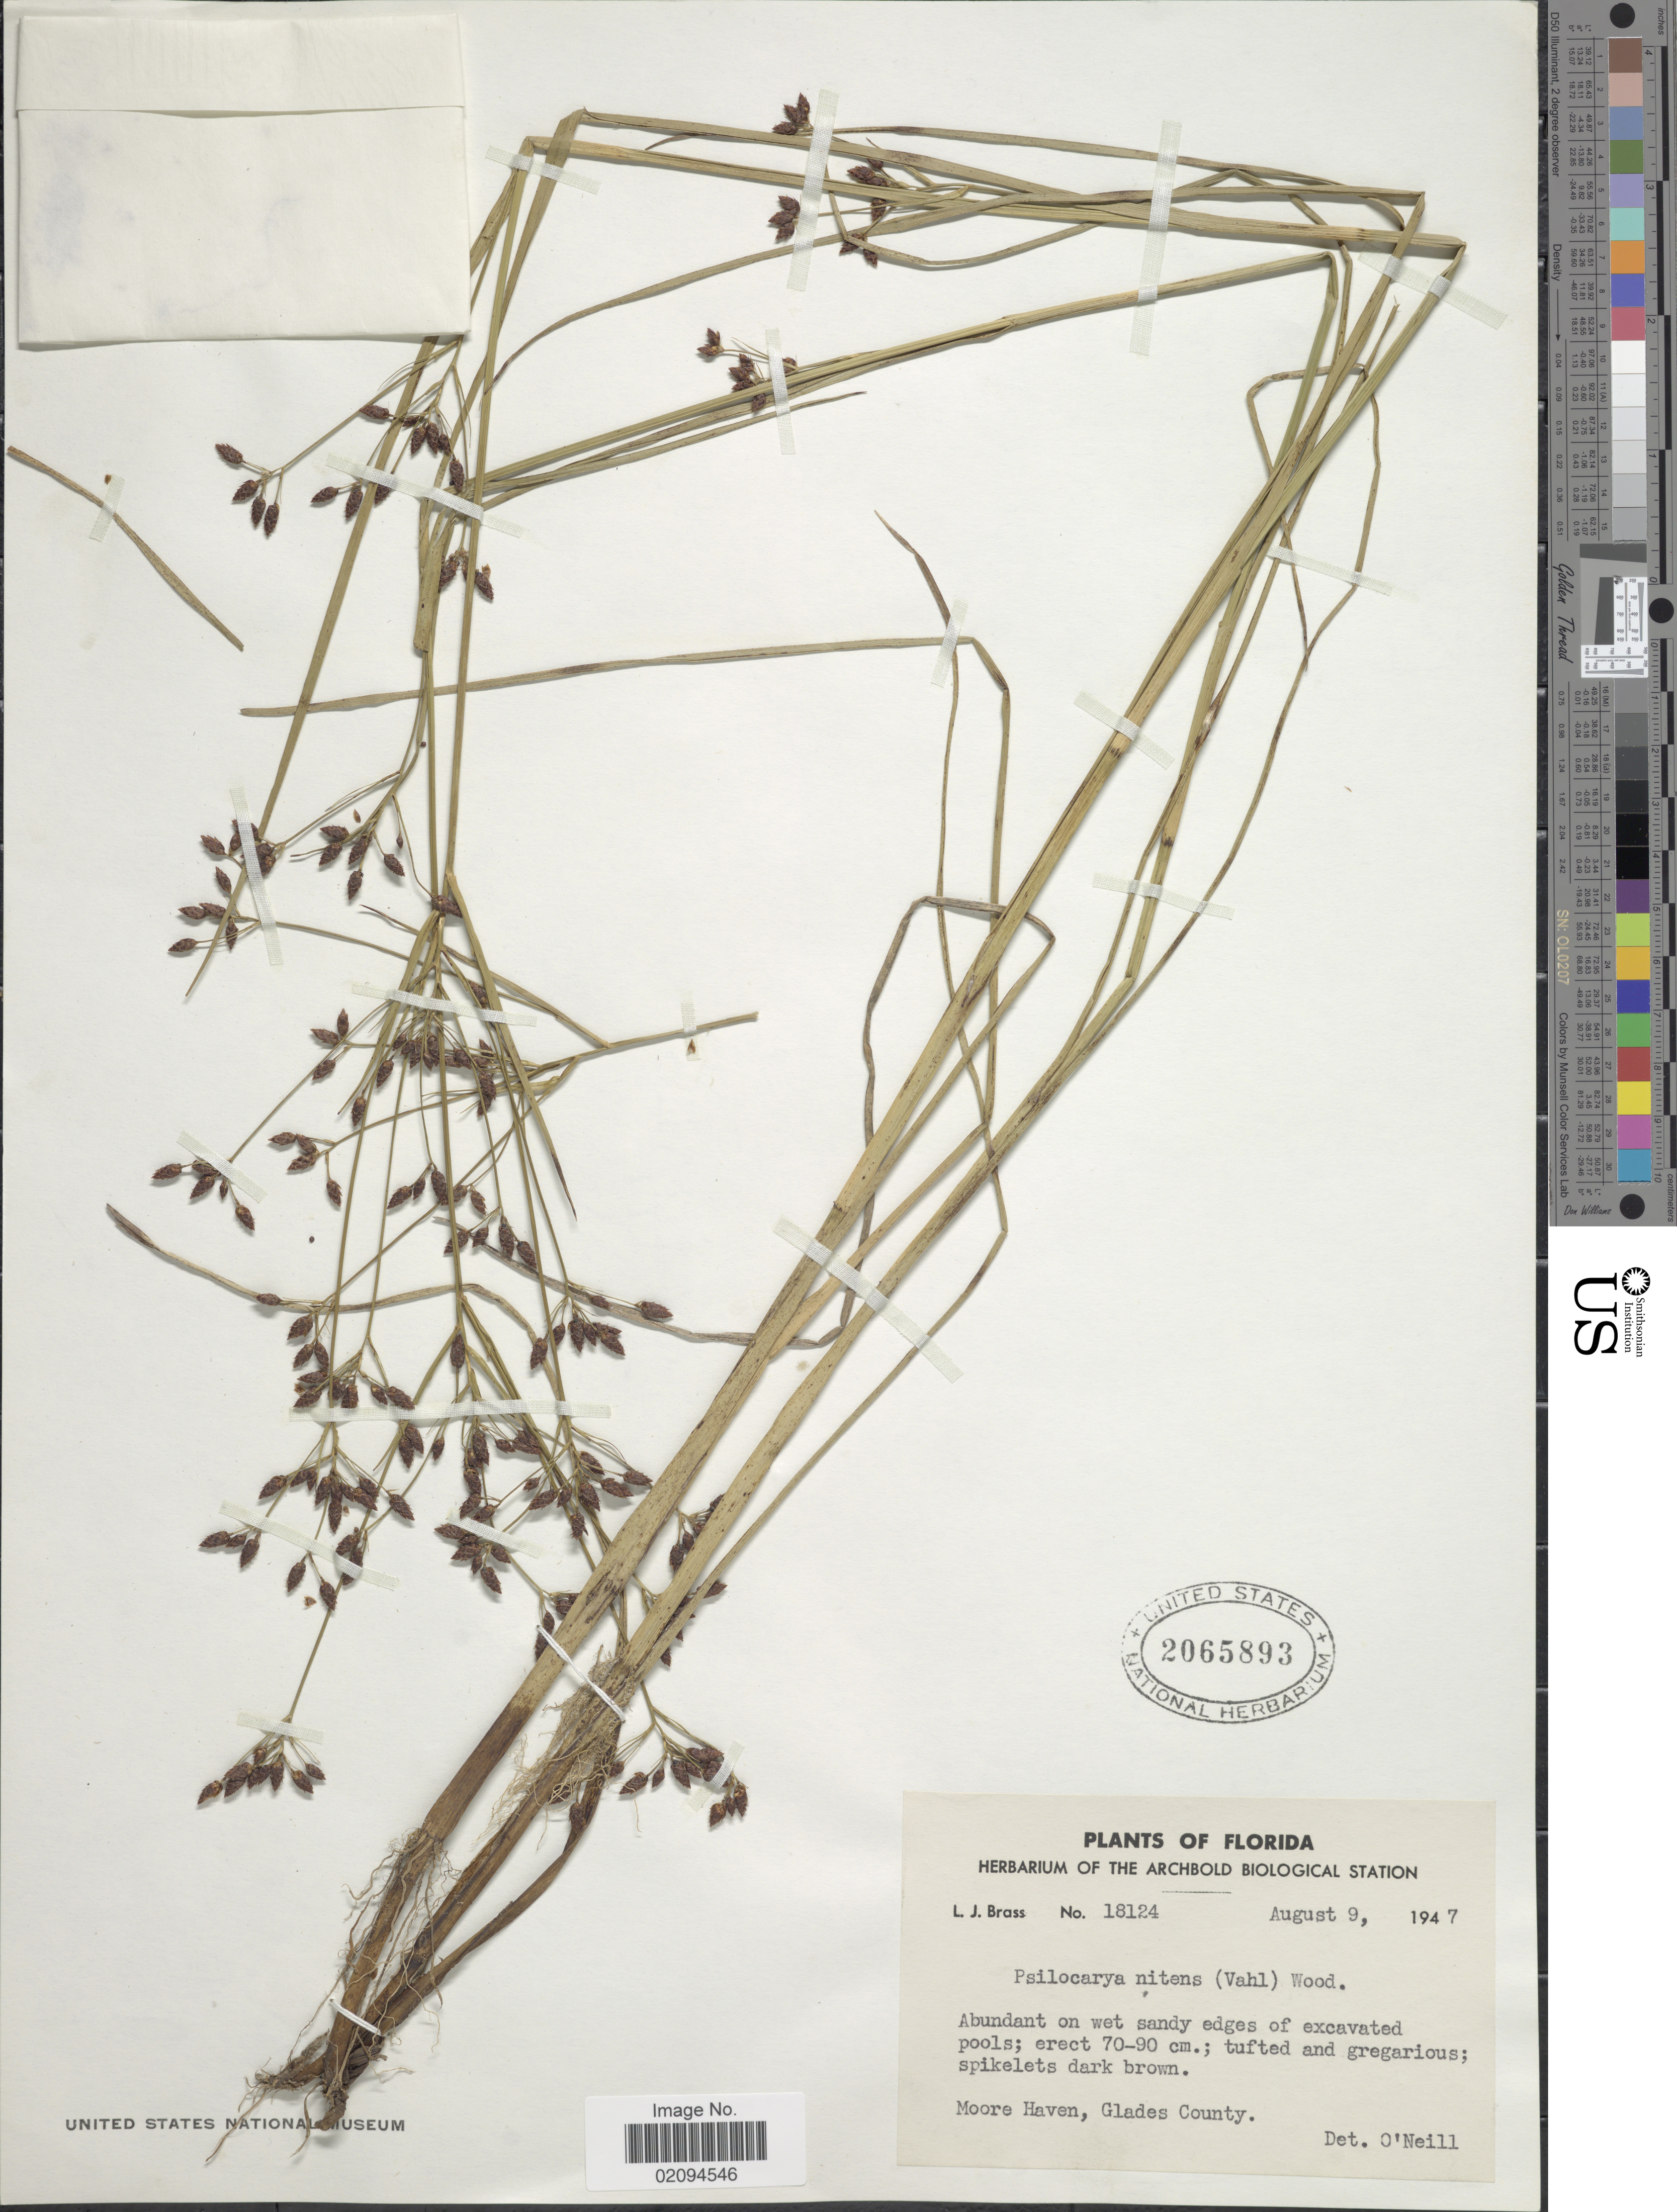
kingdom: Plantae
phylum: Tracheophyta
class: Liliopsida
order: Poales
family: Cyperaceae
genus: Rhynchospora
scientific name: Rhynchospora nitens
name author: (Vahl) A. Gray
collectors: L. J. Brass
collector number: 18124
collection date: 1947-08-09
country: United States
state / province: Florida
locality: Moore Haven, Glades County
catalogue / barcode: US 2065893